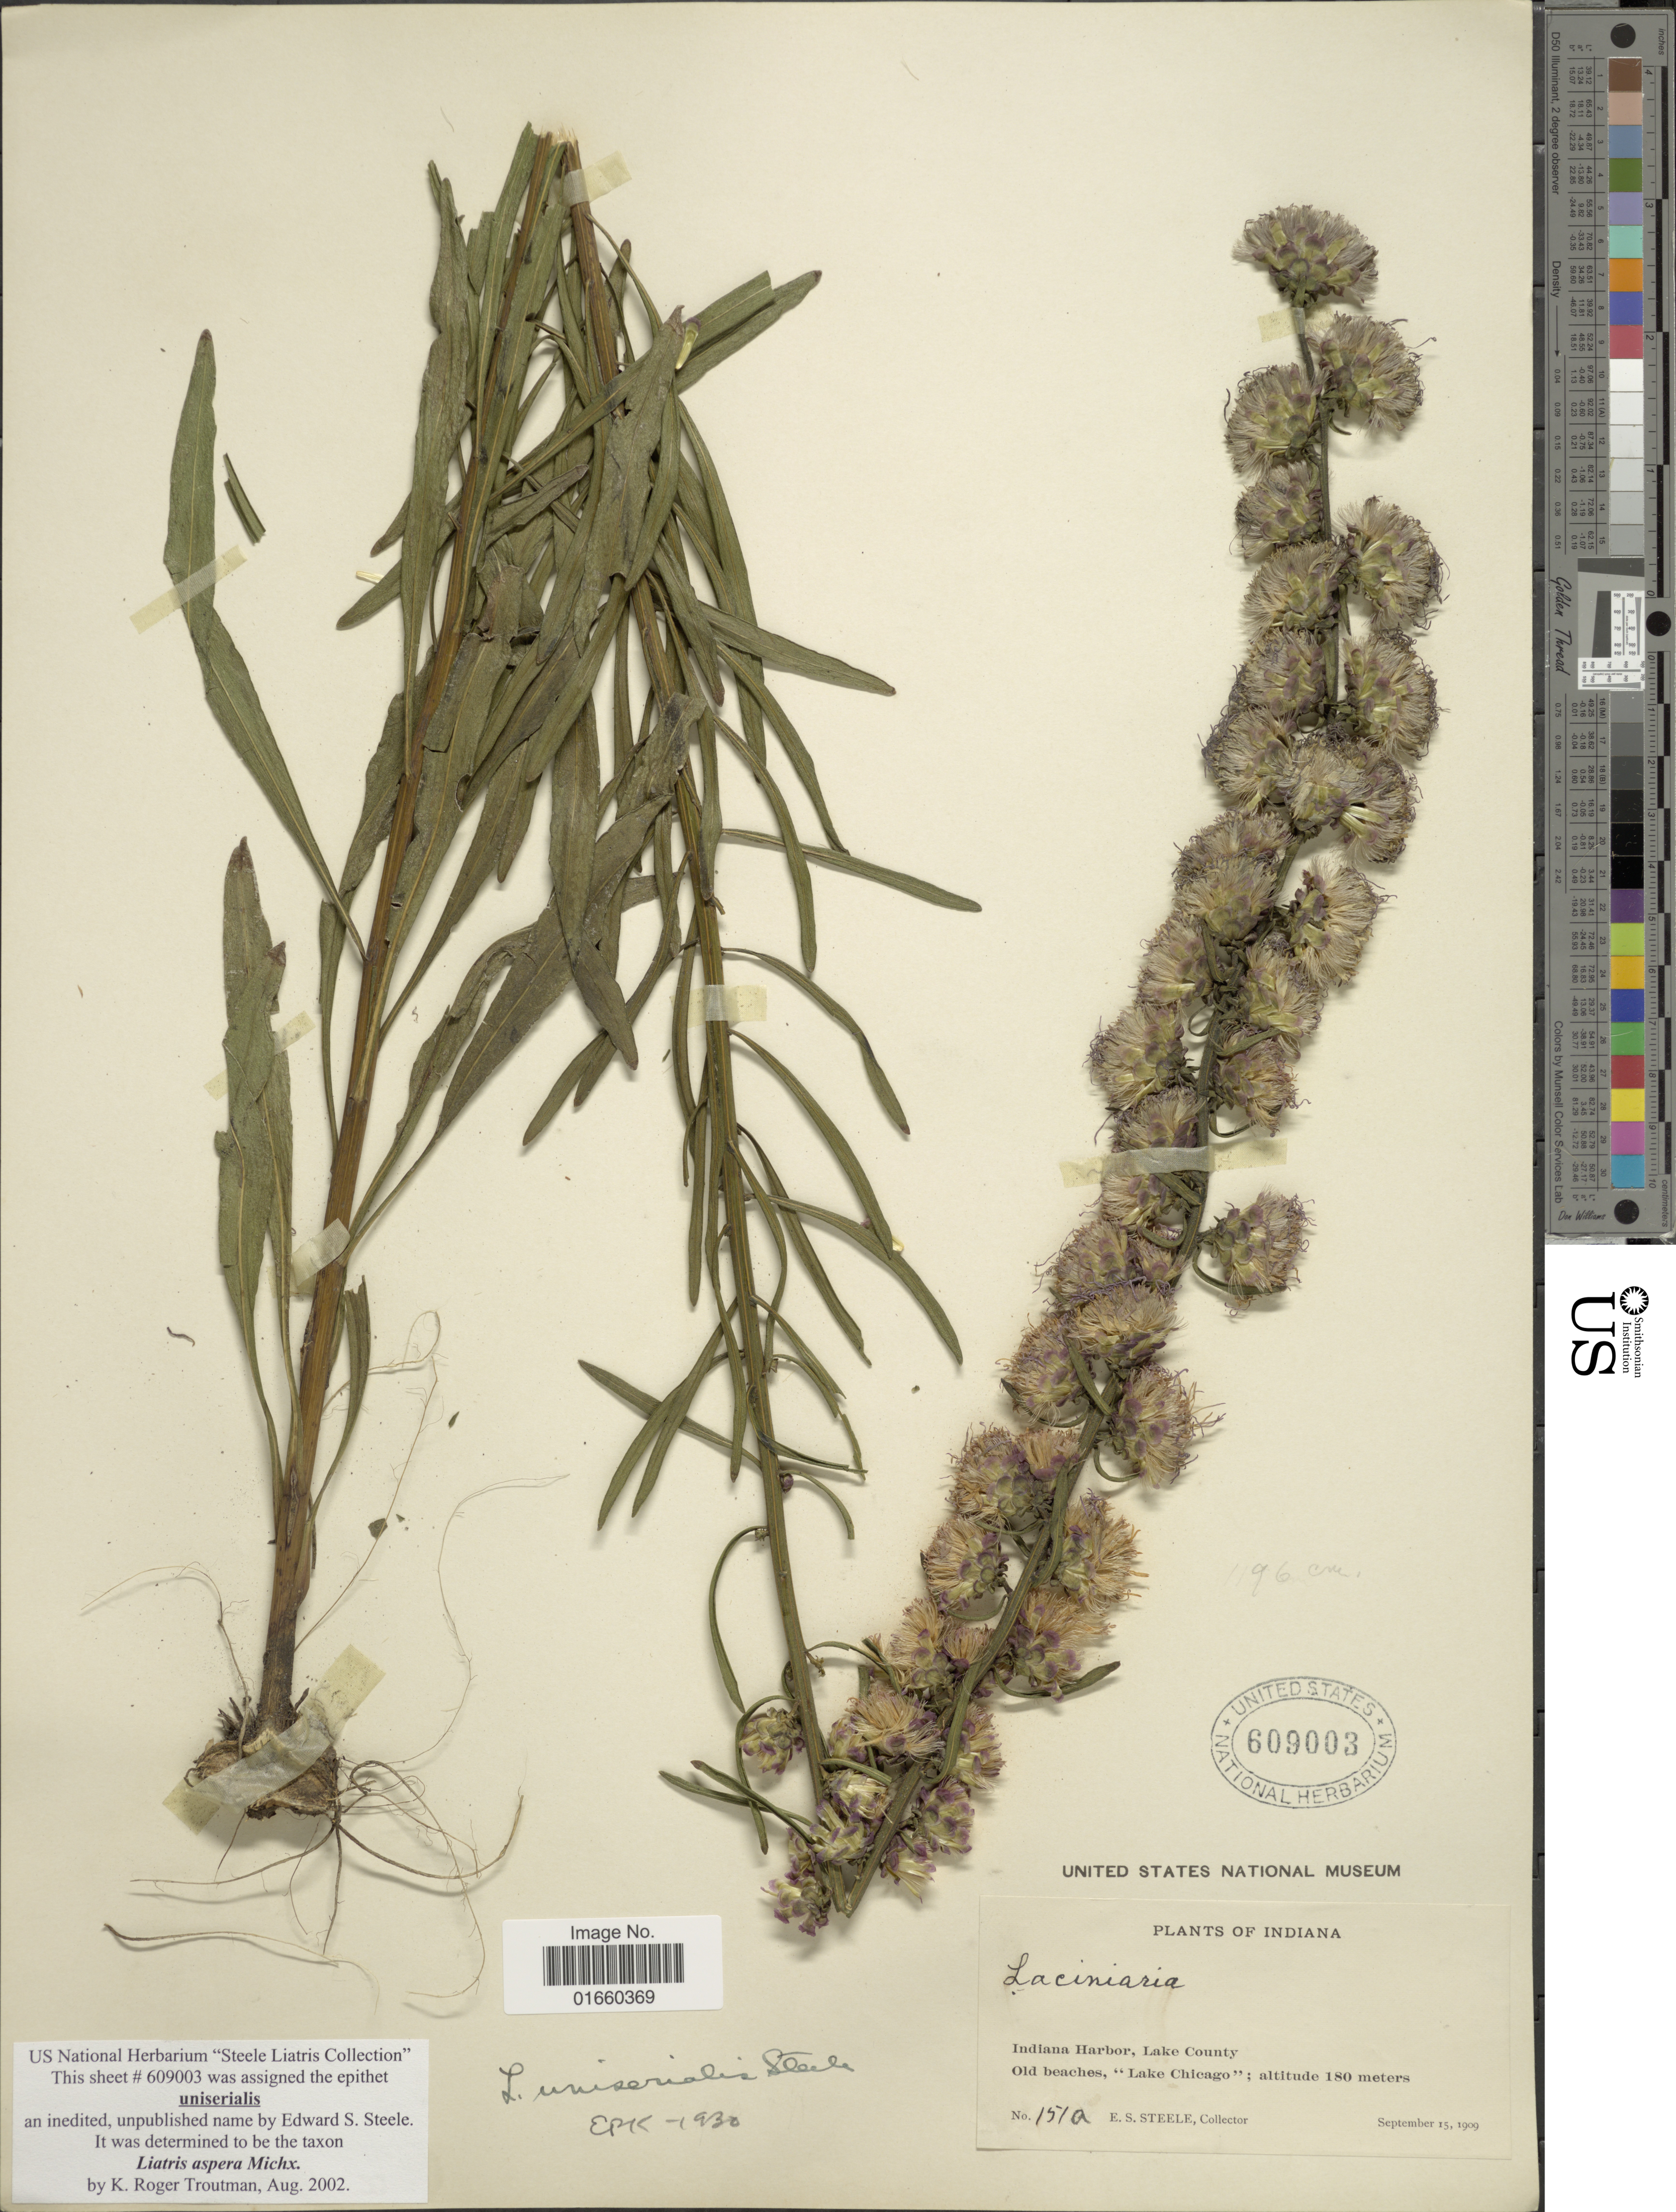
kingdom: Plantae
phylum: Tracheophyta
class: Magnoliopsida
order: Asterales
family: Asteraceae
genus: Liatris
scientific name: Liatris aspera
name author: Michx.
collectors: E. Steele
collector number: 151a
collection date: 1909-09-15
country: United States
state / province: Indiana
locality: Indiana Harbor, Lake County, Old beaches, "Lake Chicago"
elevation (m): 180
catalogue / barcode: US 609003